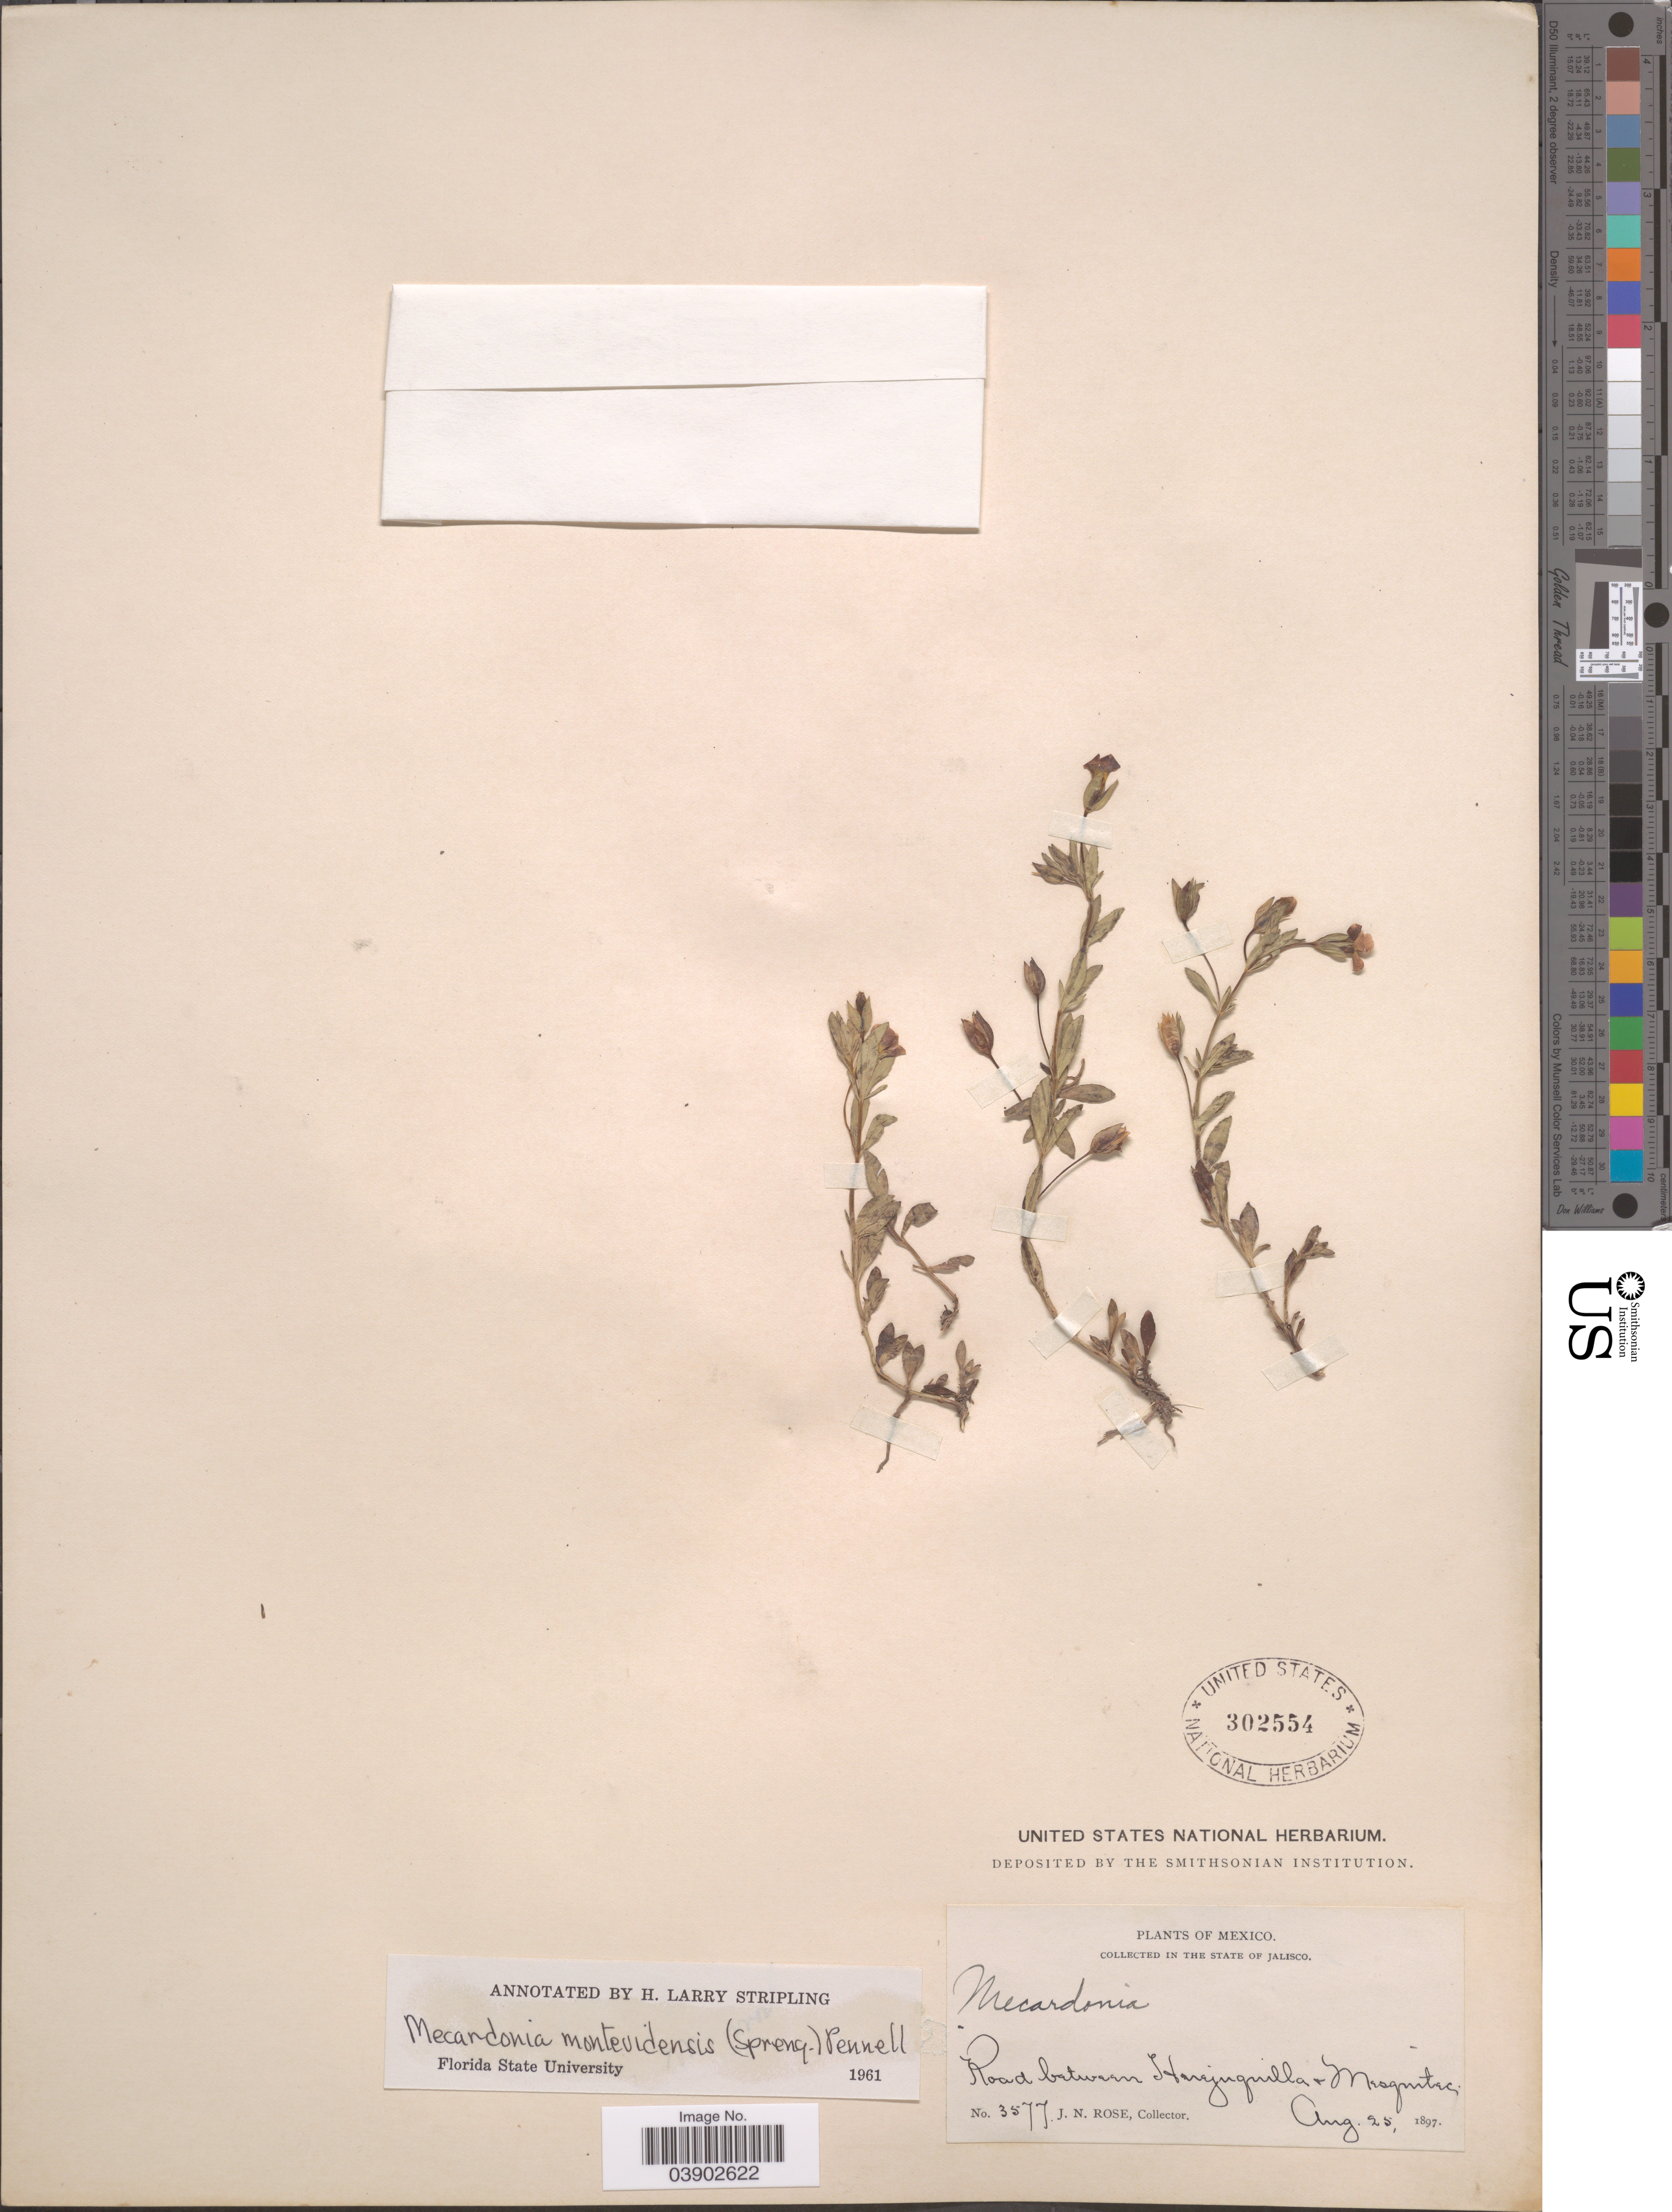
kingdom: Plantae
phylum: Tracheophyta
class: Magnoliopsida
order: Lamiales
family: Plantaginaceae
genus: Mecardonia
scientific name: Mecardonia procumbens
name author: (Mill.) Small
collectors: J. N. Rose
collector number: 3577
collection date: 1897-08-25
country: Mexico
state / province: Jalisco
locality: Road between Huejuquilla & Mesquitec.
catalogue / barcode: US 302554